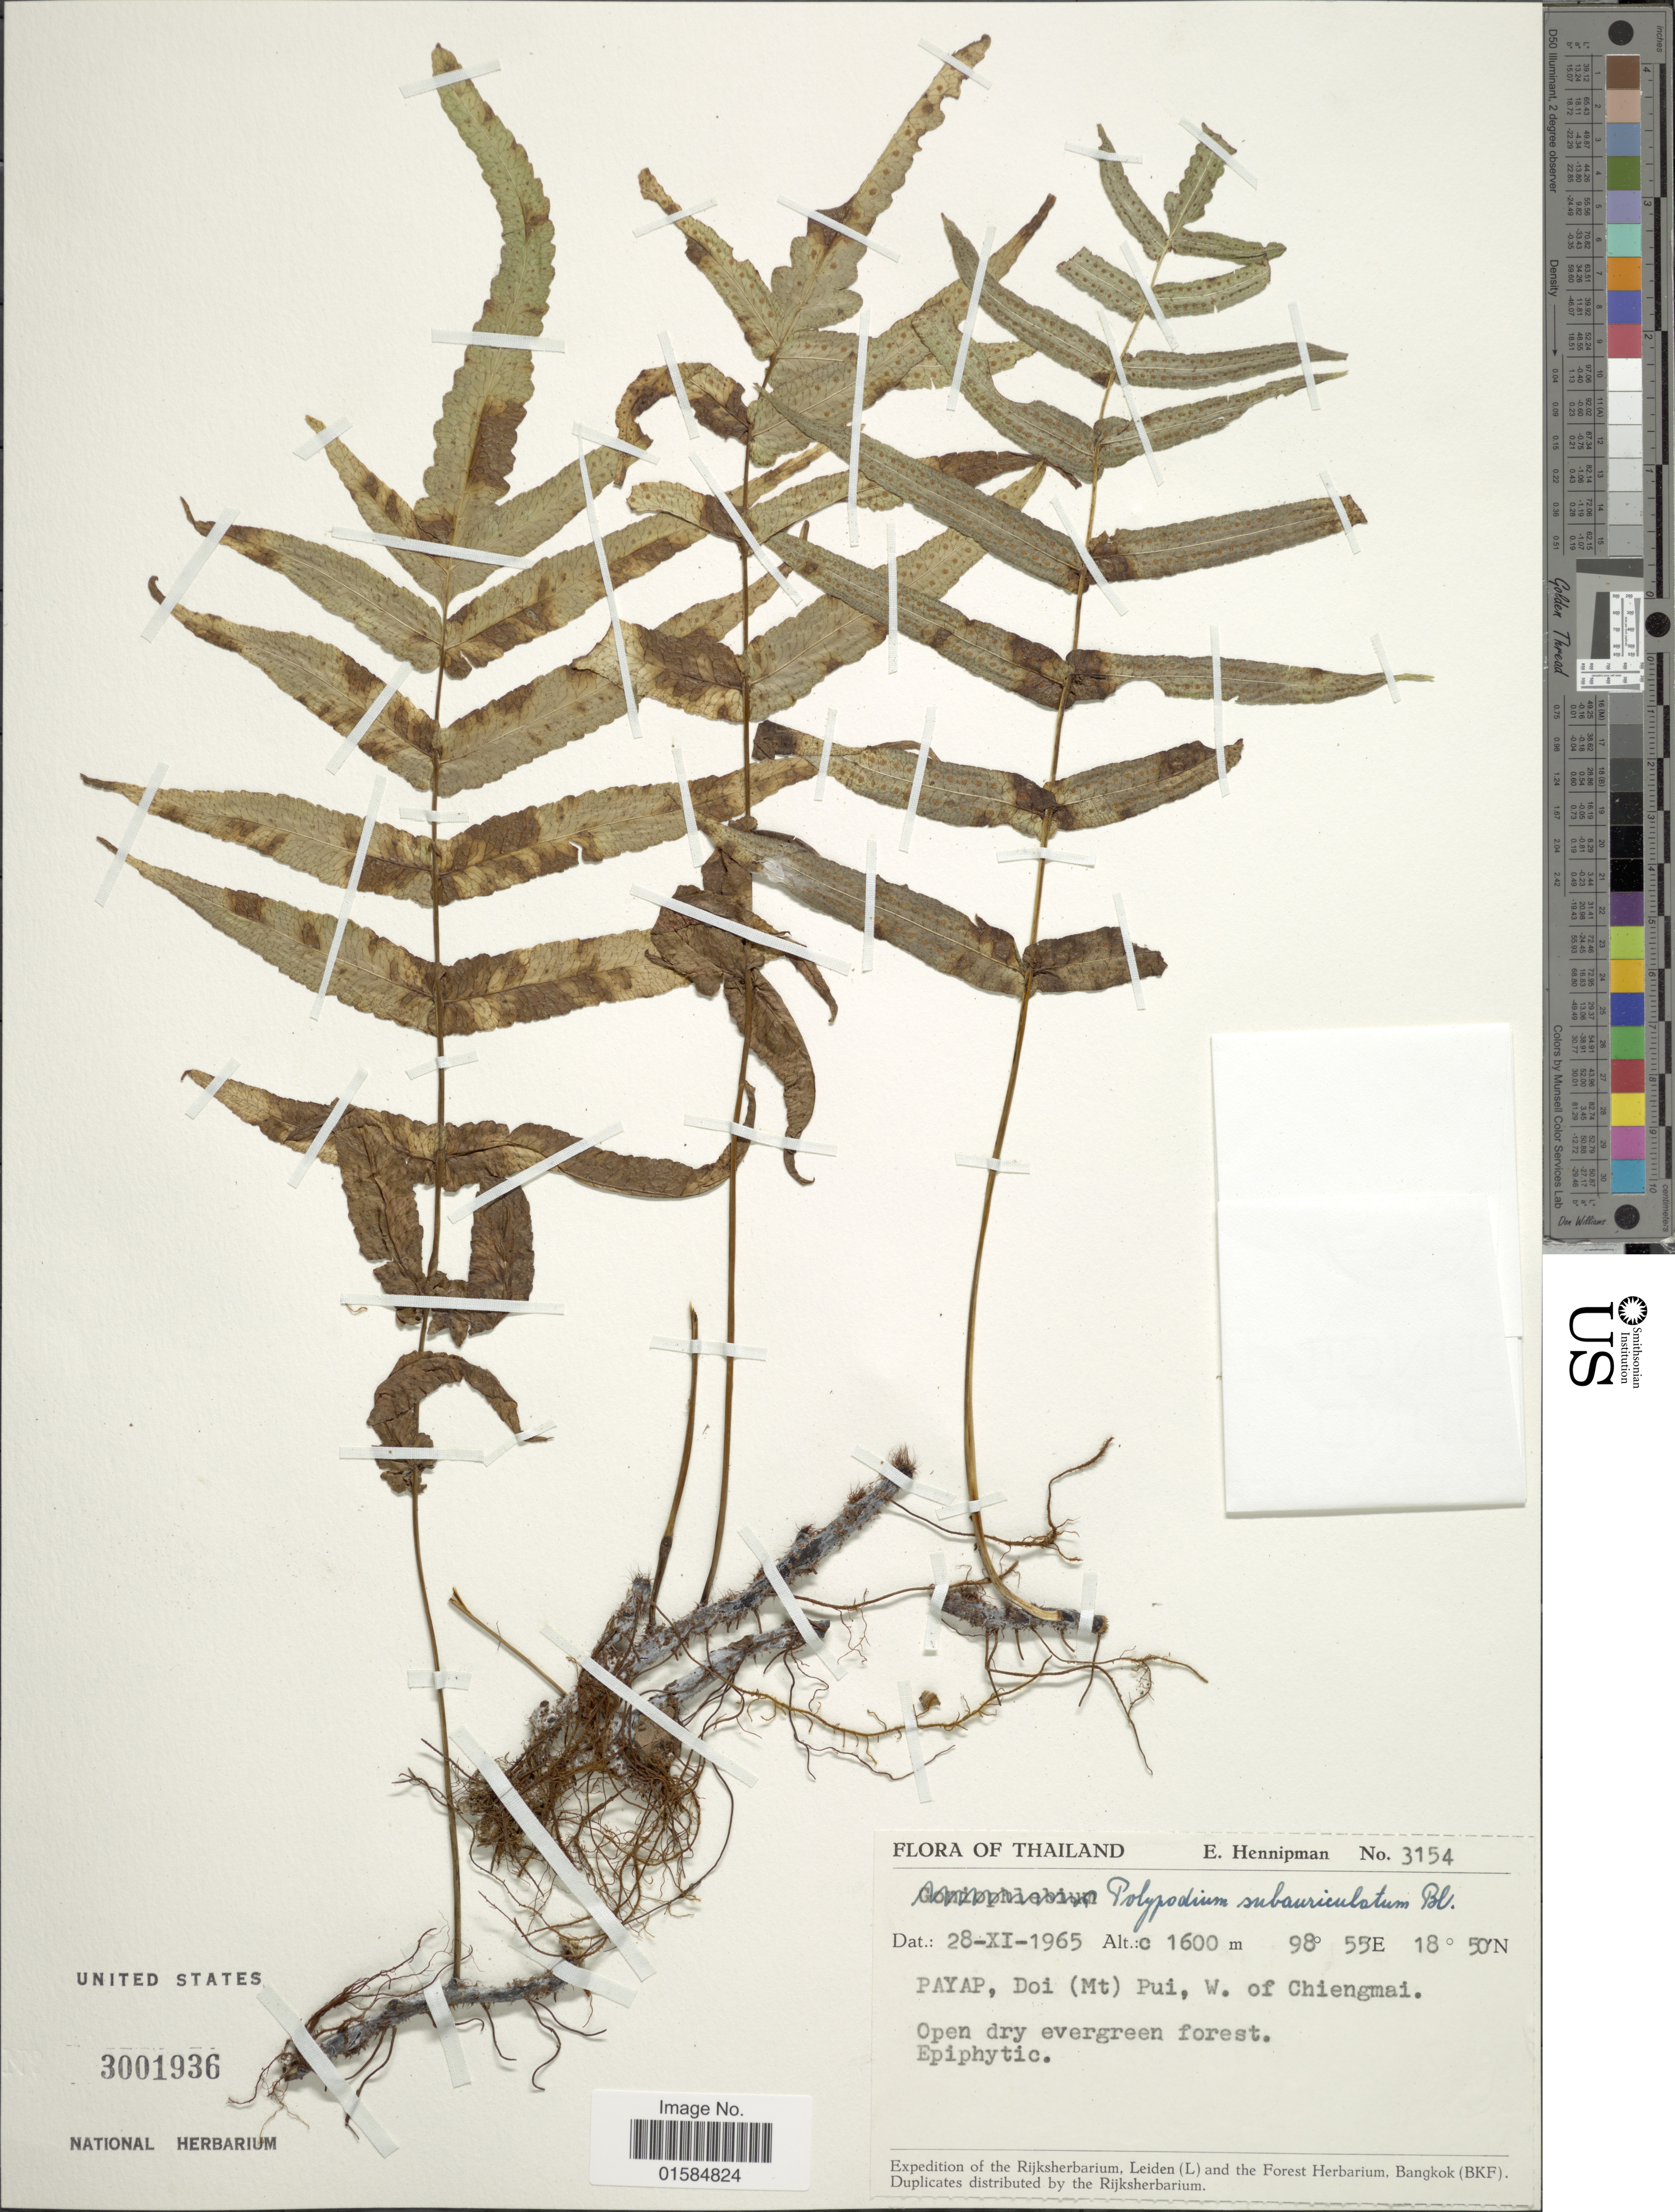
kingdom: Plantae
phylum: Tracheophyta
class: Polypodiopsida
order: Polypodiales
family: Polypodiaceae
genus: Goniophlebium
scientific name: Goniophlebium subauriculatum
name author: (Blume) C. Presl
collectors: E. Hennipman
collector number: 3154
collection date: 1965-11-28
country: Thailand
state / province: Chiang Mai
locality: Payap, Doi (Mt) Pui, W. of Chiengmai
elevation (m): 1600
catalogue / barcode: US 3001936